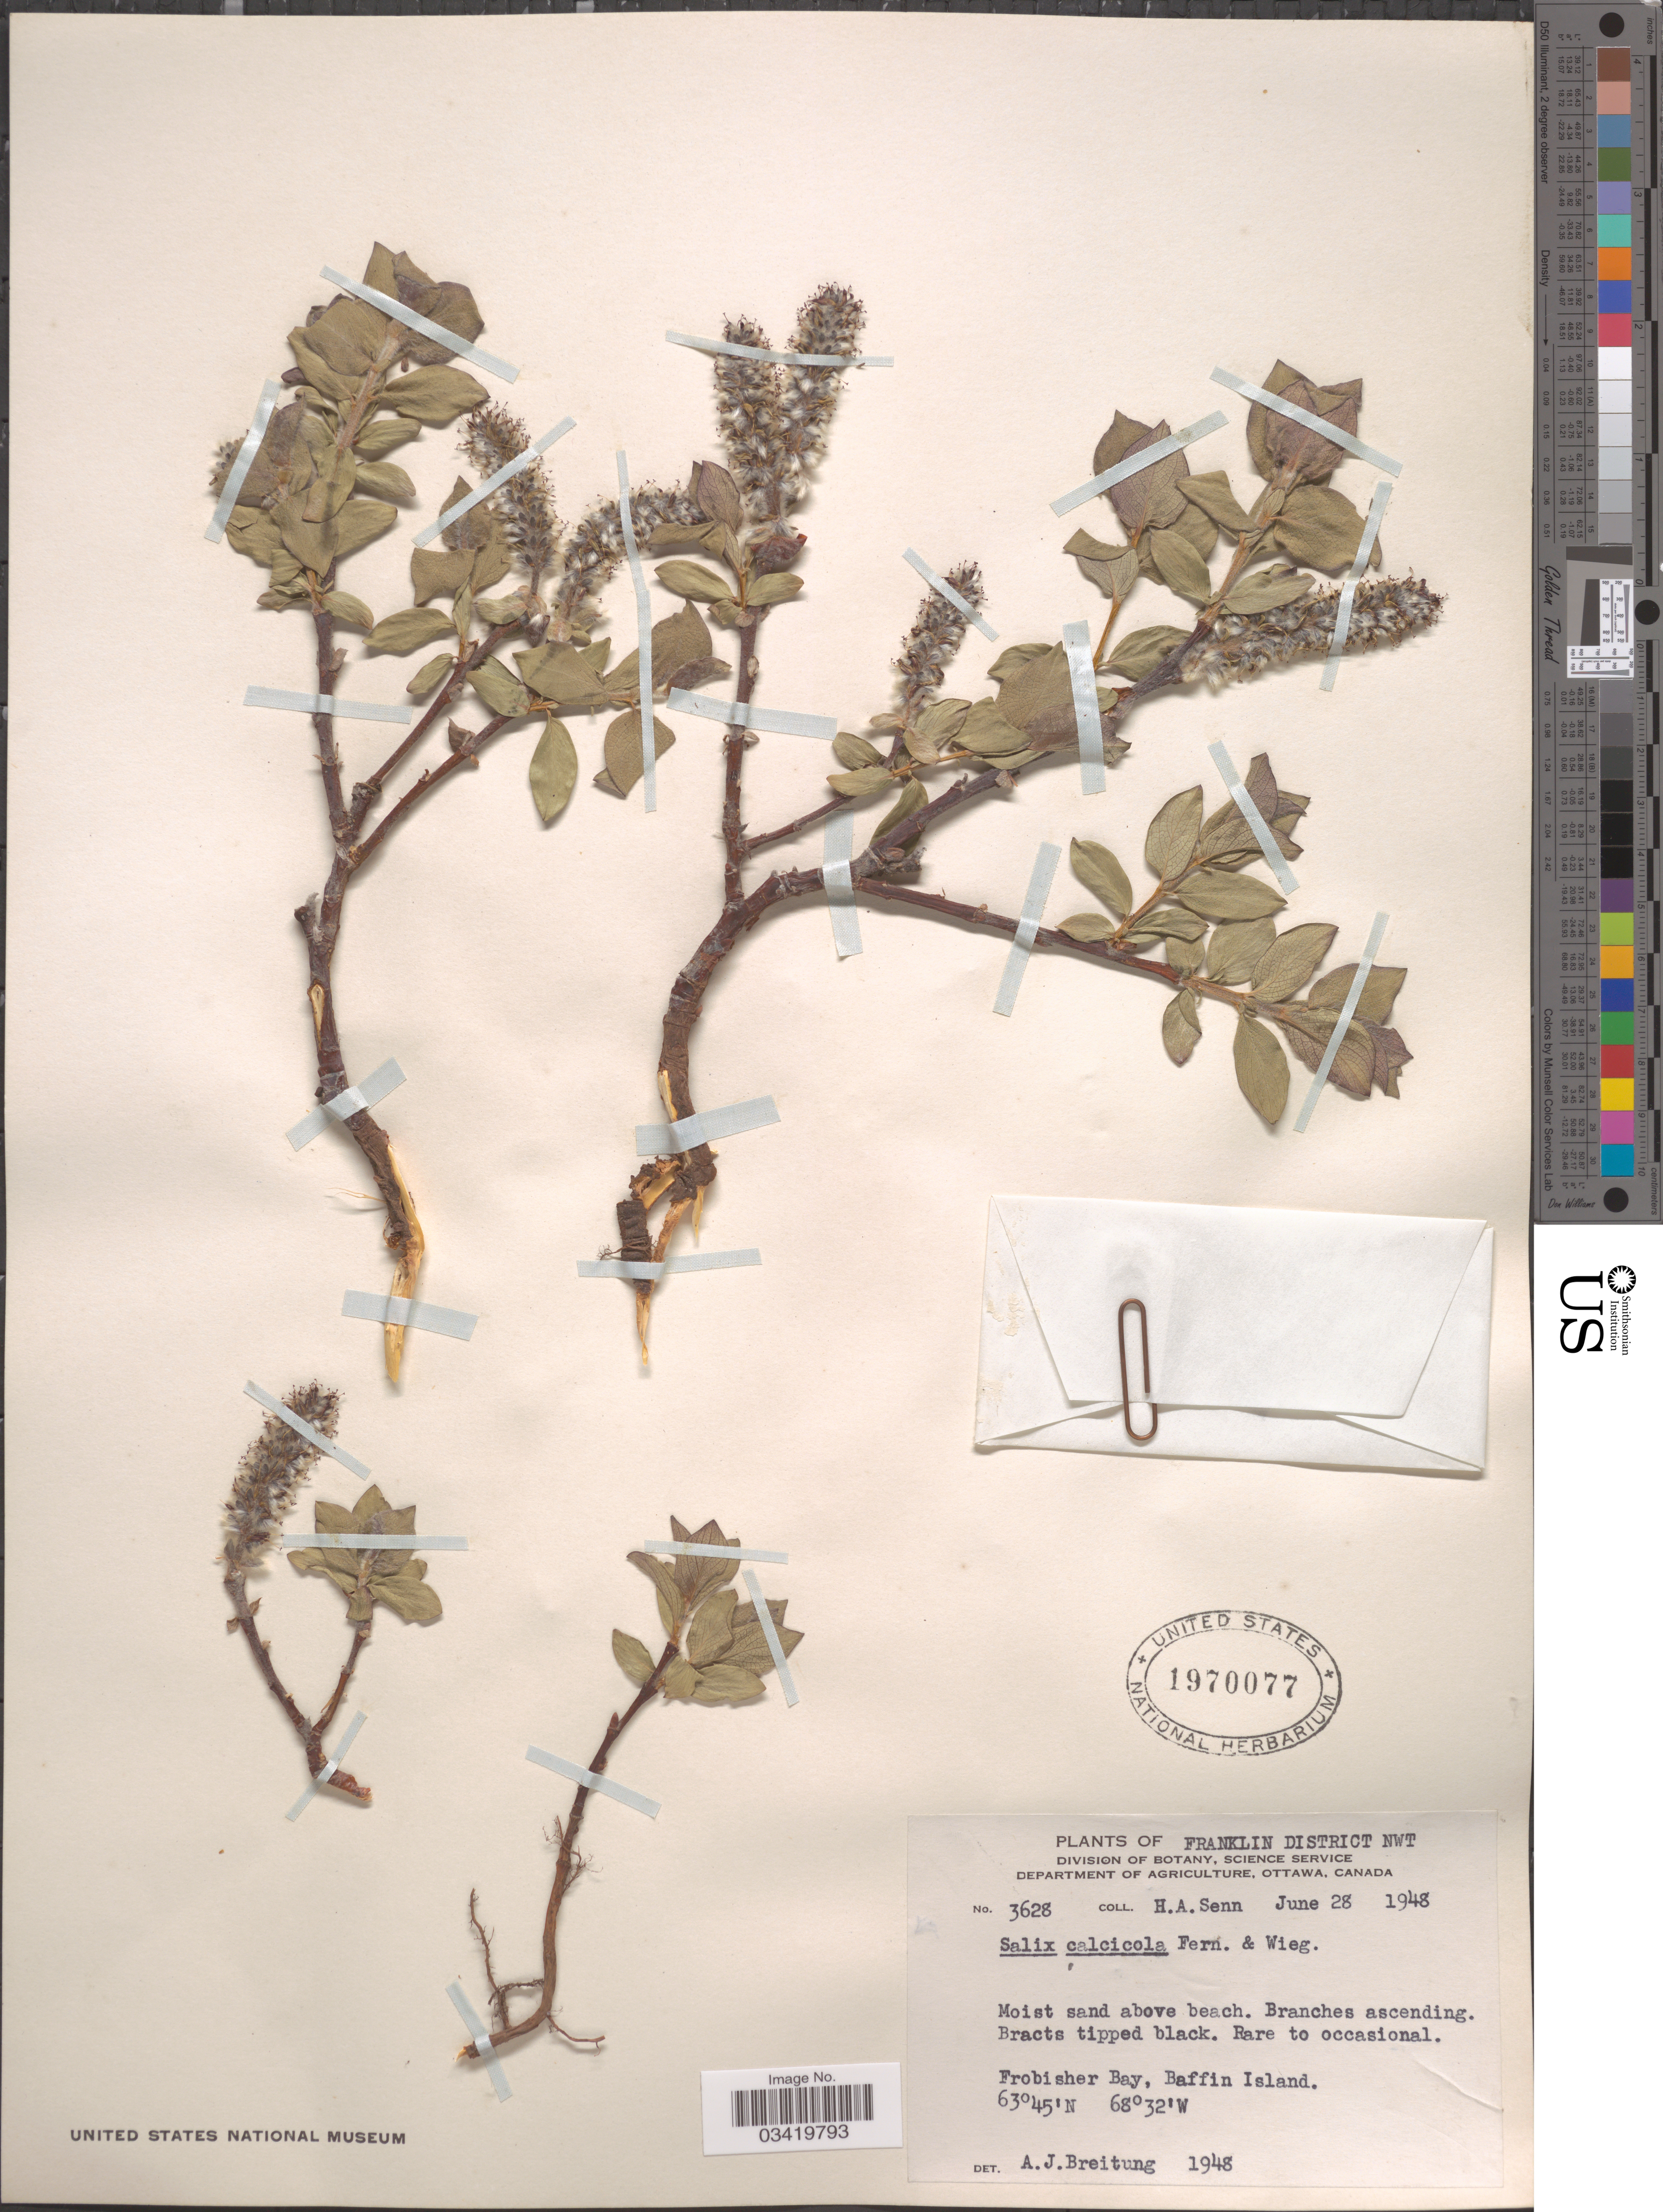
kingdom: Plantae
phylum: Tracheophyta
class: Magnoliopsida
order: Malpighiales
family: Salicaceae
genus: Salix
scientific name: Salix calcicola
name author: Fernald & Wiegand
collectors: H. Senn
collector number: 3628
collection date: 1948-06-28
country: Canada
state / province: Northwest Territories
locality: Franklin District. Frobisher Bay, Baffin Island.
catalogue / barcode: US 1970077